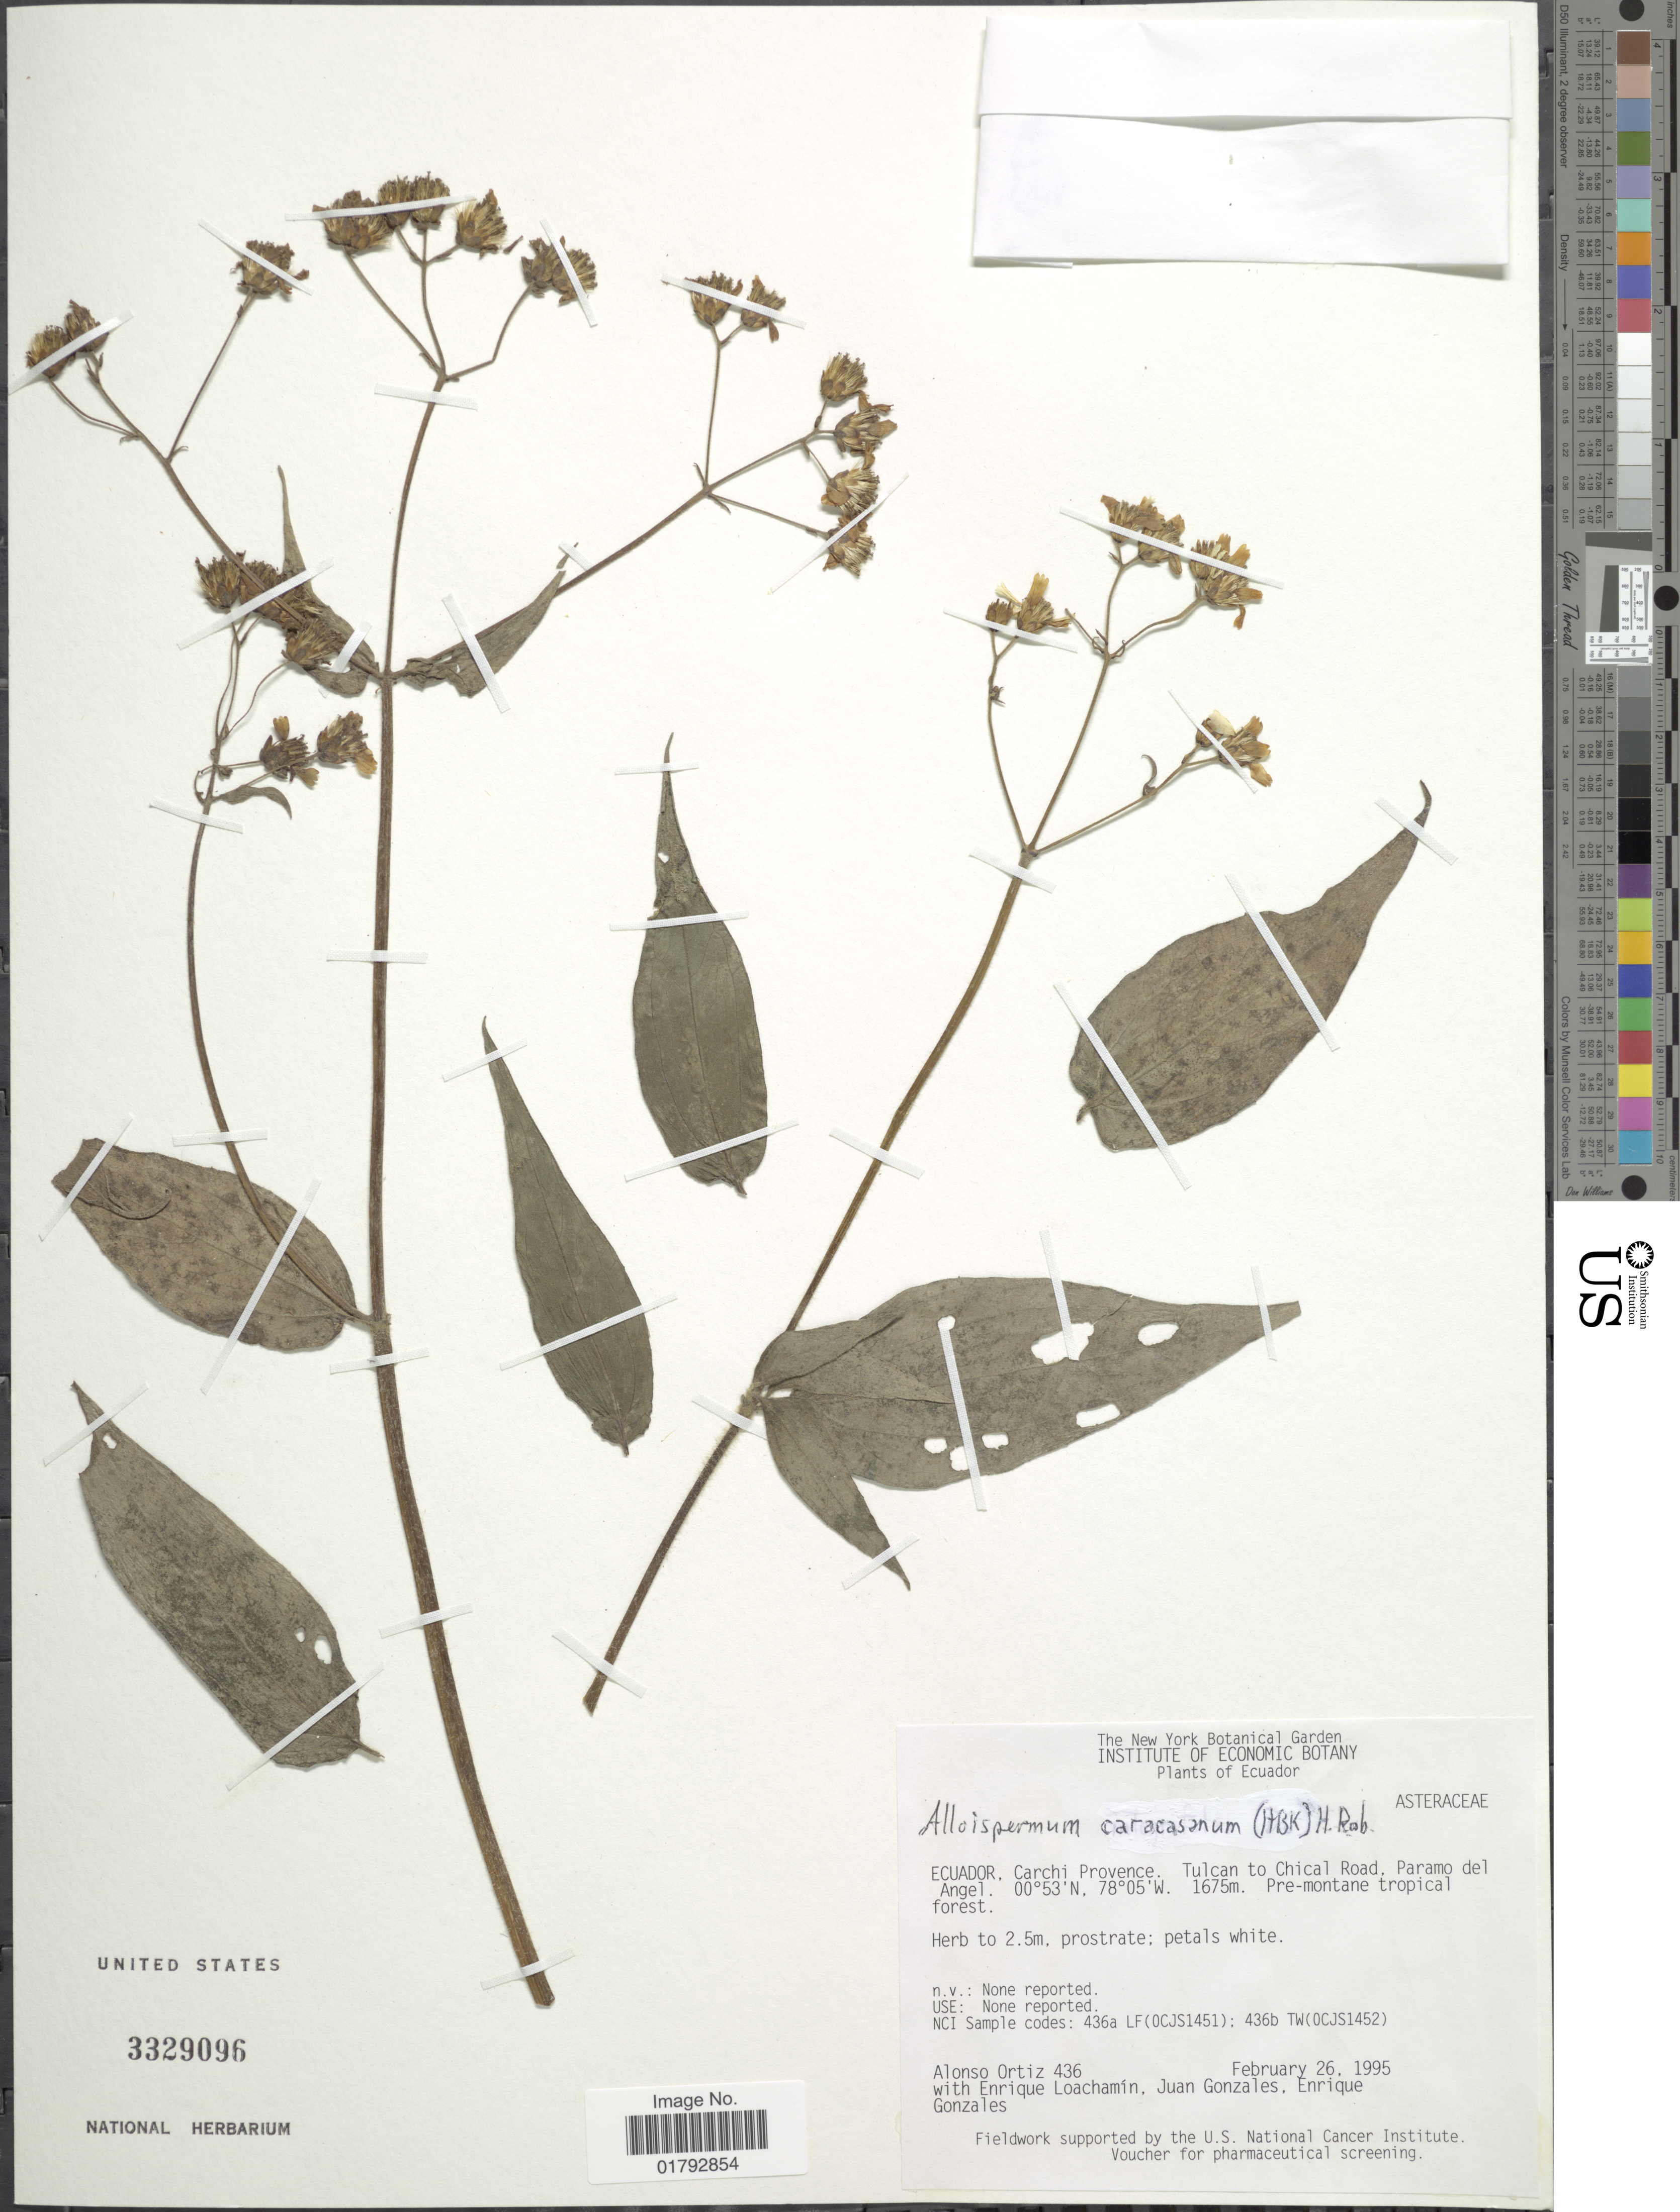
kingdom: Plantae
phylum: Tracheophyta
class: Magnoliopsida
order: Asterales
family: Asteraceae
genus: Alloispermum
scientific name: Alloispermum caracasanum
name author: (Kunth) H. Rob.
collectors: A. Ortiz, E. Loachamin, J. Gonzales & E. Gonzales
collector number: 436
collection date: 1995-02-26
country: Ecuador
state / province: Carchi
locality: Ecuador: Carchi Provence. Tulcan to Chical Road. Paramo de Angel.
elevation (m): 1675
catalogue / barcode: US 3329096